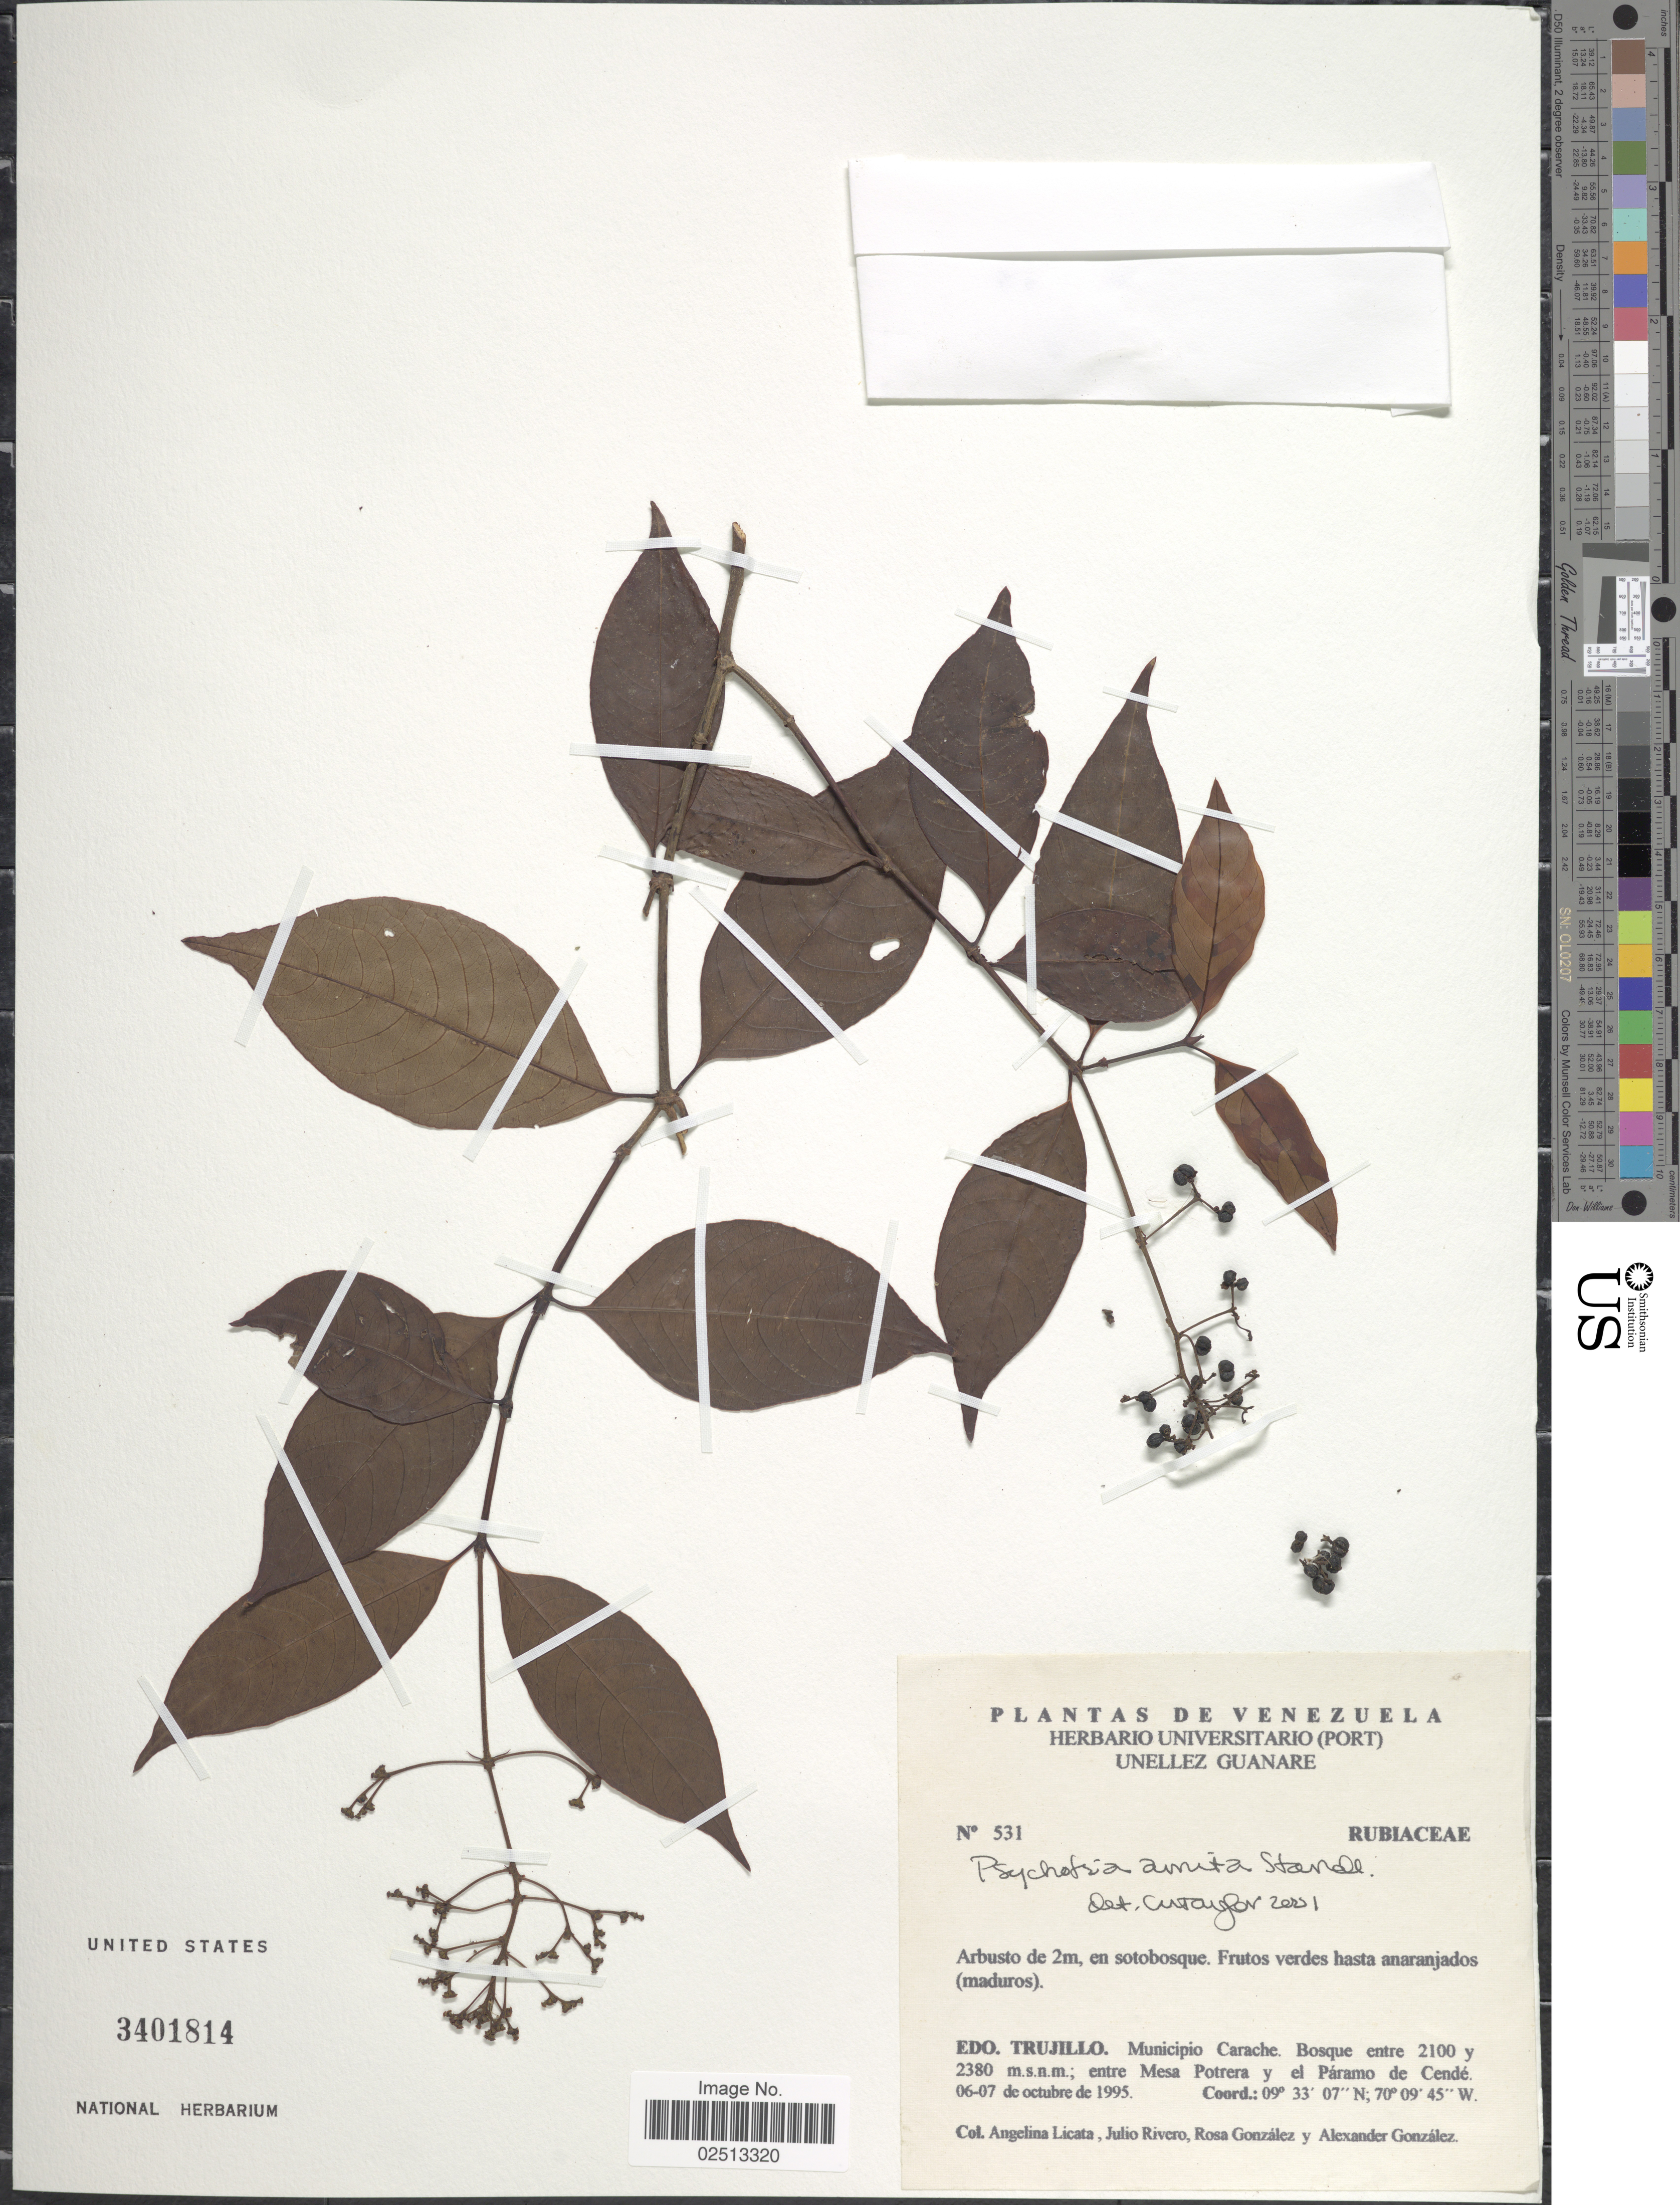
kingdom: Plantae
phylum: Tracheophyta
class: Magnoliopsida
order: Gentianales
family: Rubiaceae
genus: Psychotria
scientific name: Psychotria amita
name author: Standl.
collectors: A. Licata, J. Rivero, R. González & A. C. González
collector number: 531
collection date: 1995-10-06/1995-10-07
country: Venezuela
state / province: Trujillo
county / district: Carache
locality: Mesa Potrera y el Páramo de Cendé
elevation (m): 2100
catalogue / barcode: US 3401814